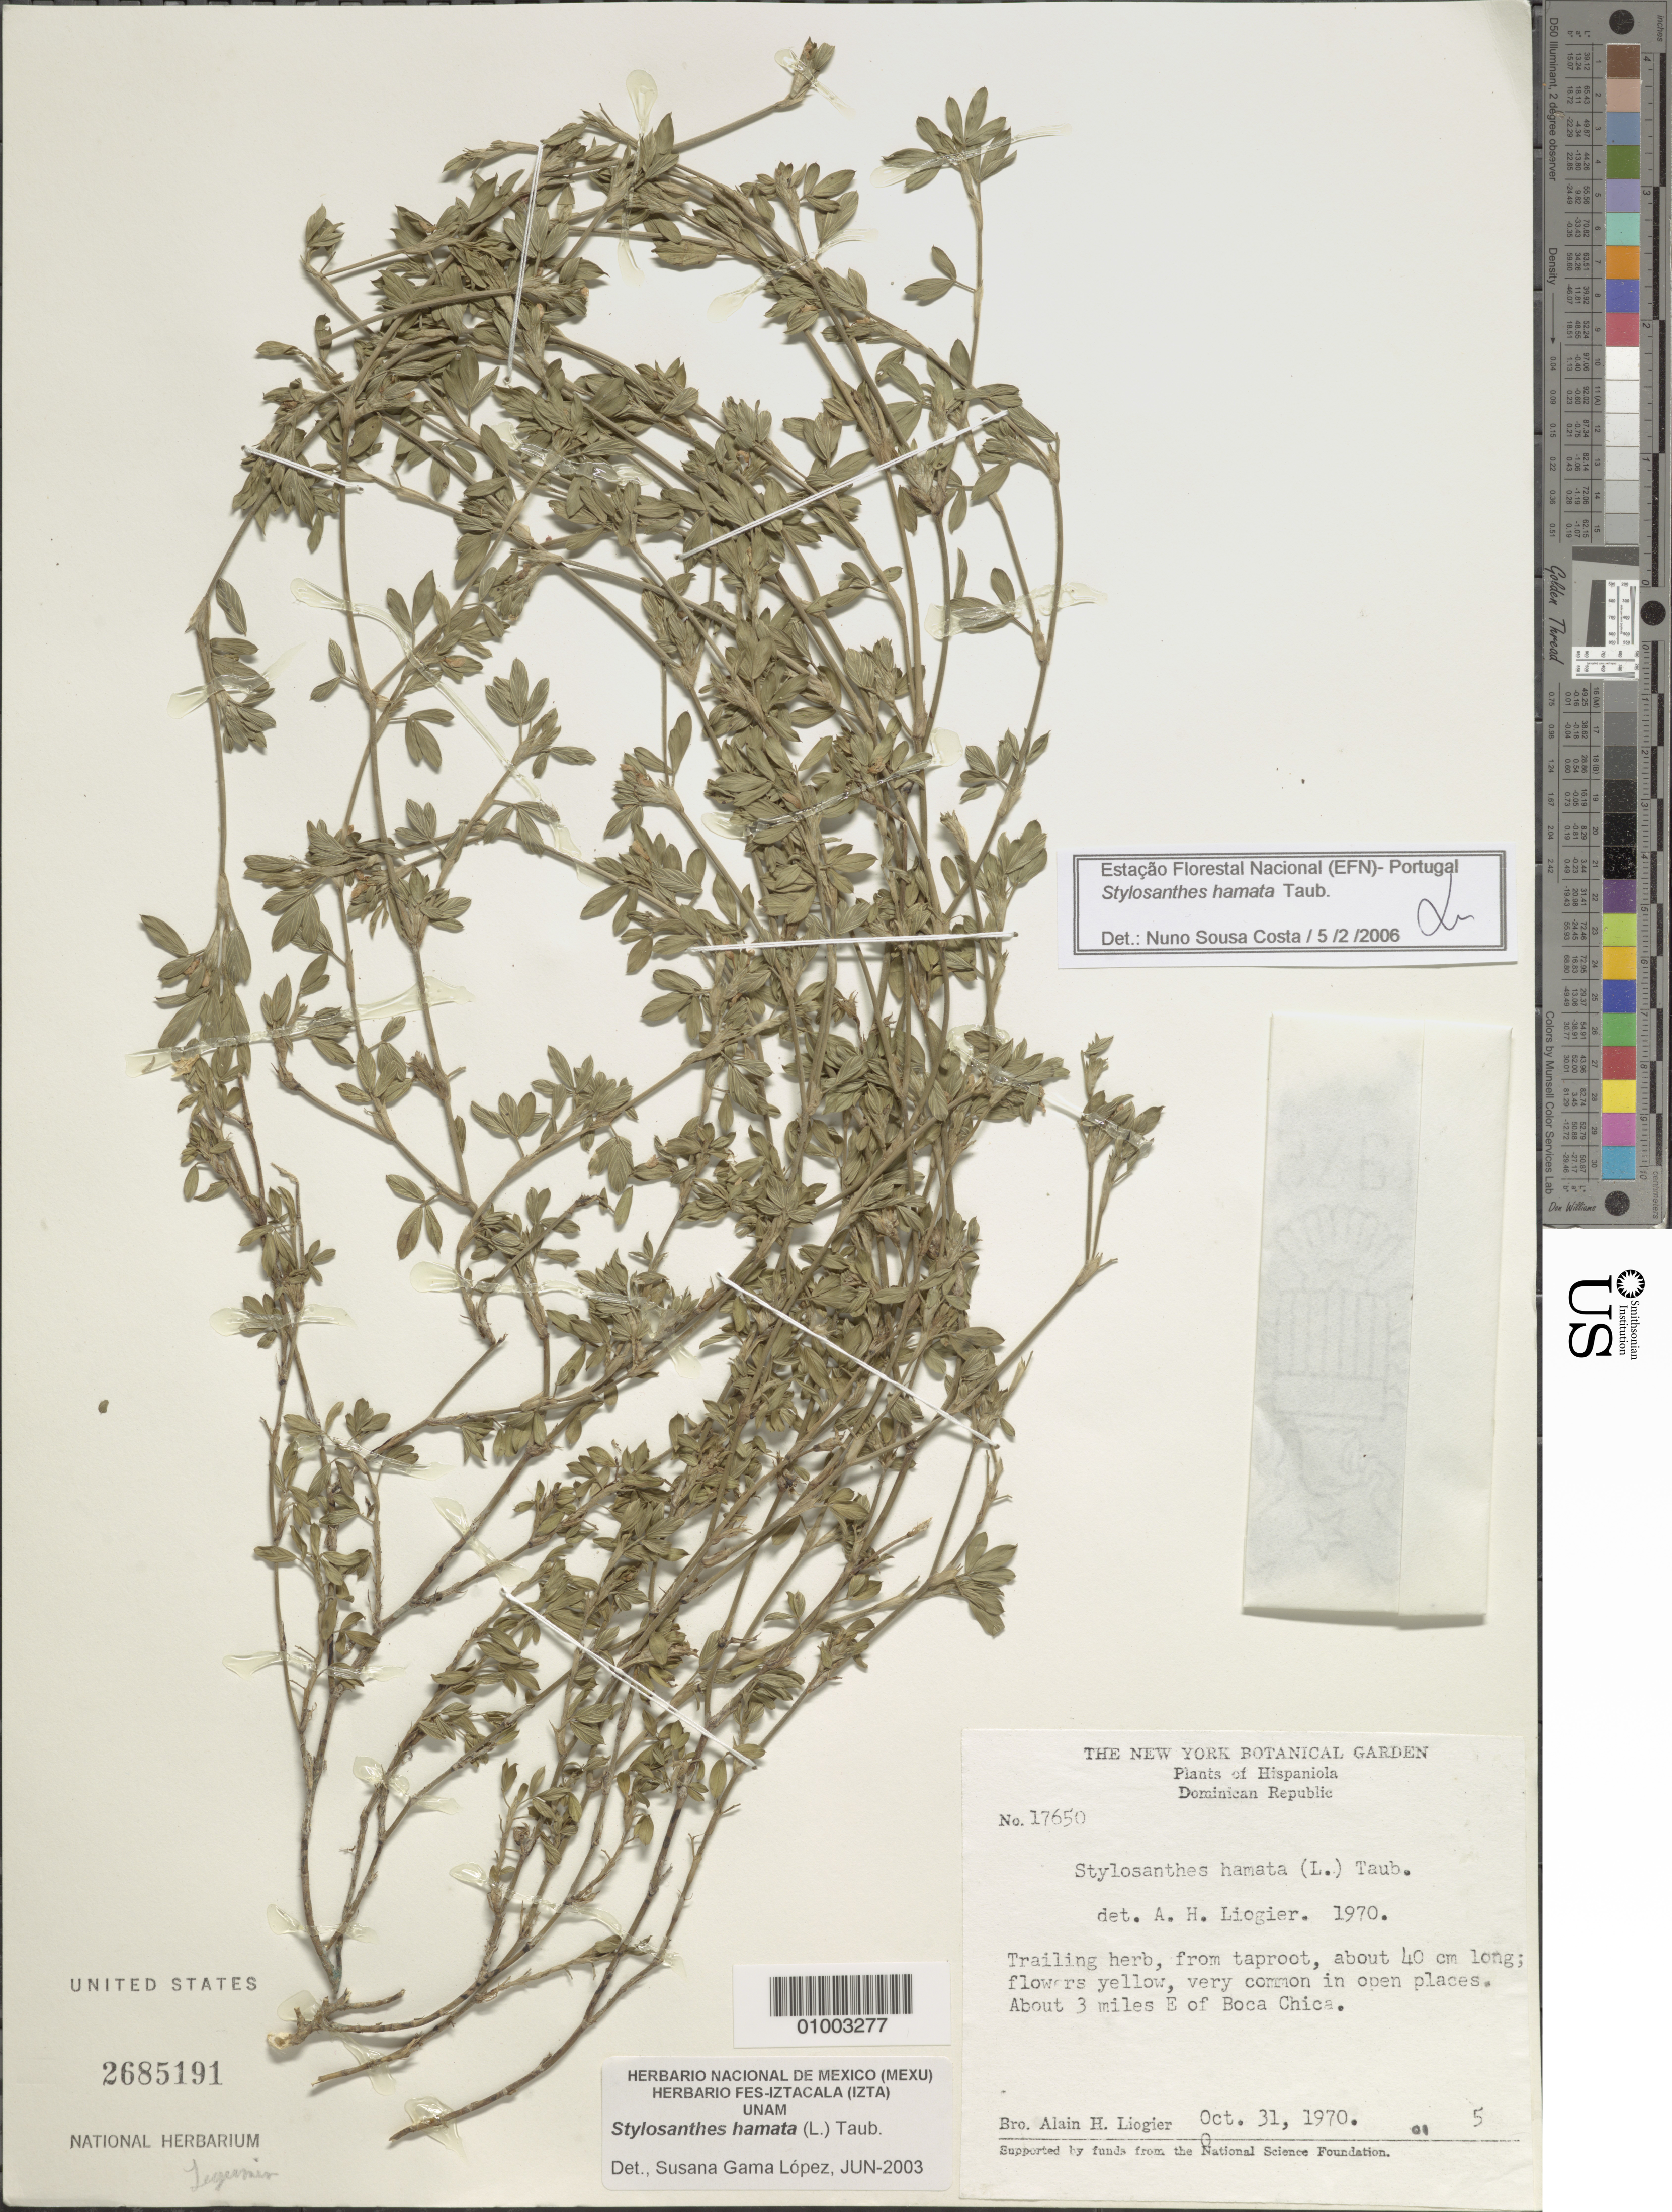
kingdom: Plantae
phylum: Tracheophyta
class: Magnoliopsida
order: Fabales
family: Fabaceae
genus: Stylosanthes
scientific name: Stylosanthes hamata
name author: (L.) Taub.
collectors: A. H. Liogier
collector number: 17650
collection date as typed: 31 Oct 1970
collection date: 1970-10-31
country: Dominican Republic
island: Hispaniola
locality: About 3 miles E of Boca Chica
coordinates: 0 N, 0 E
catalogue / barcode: US 2685191